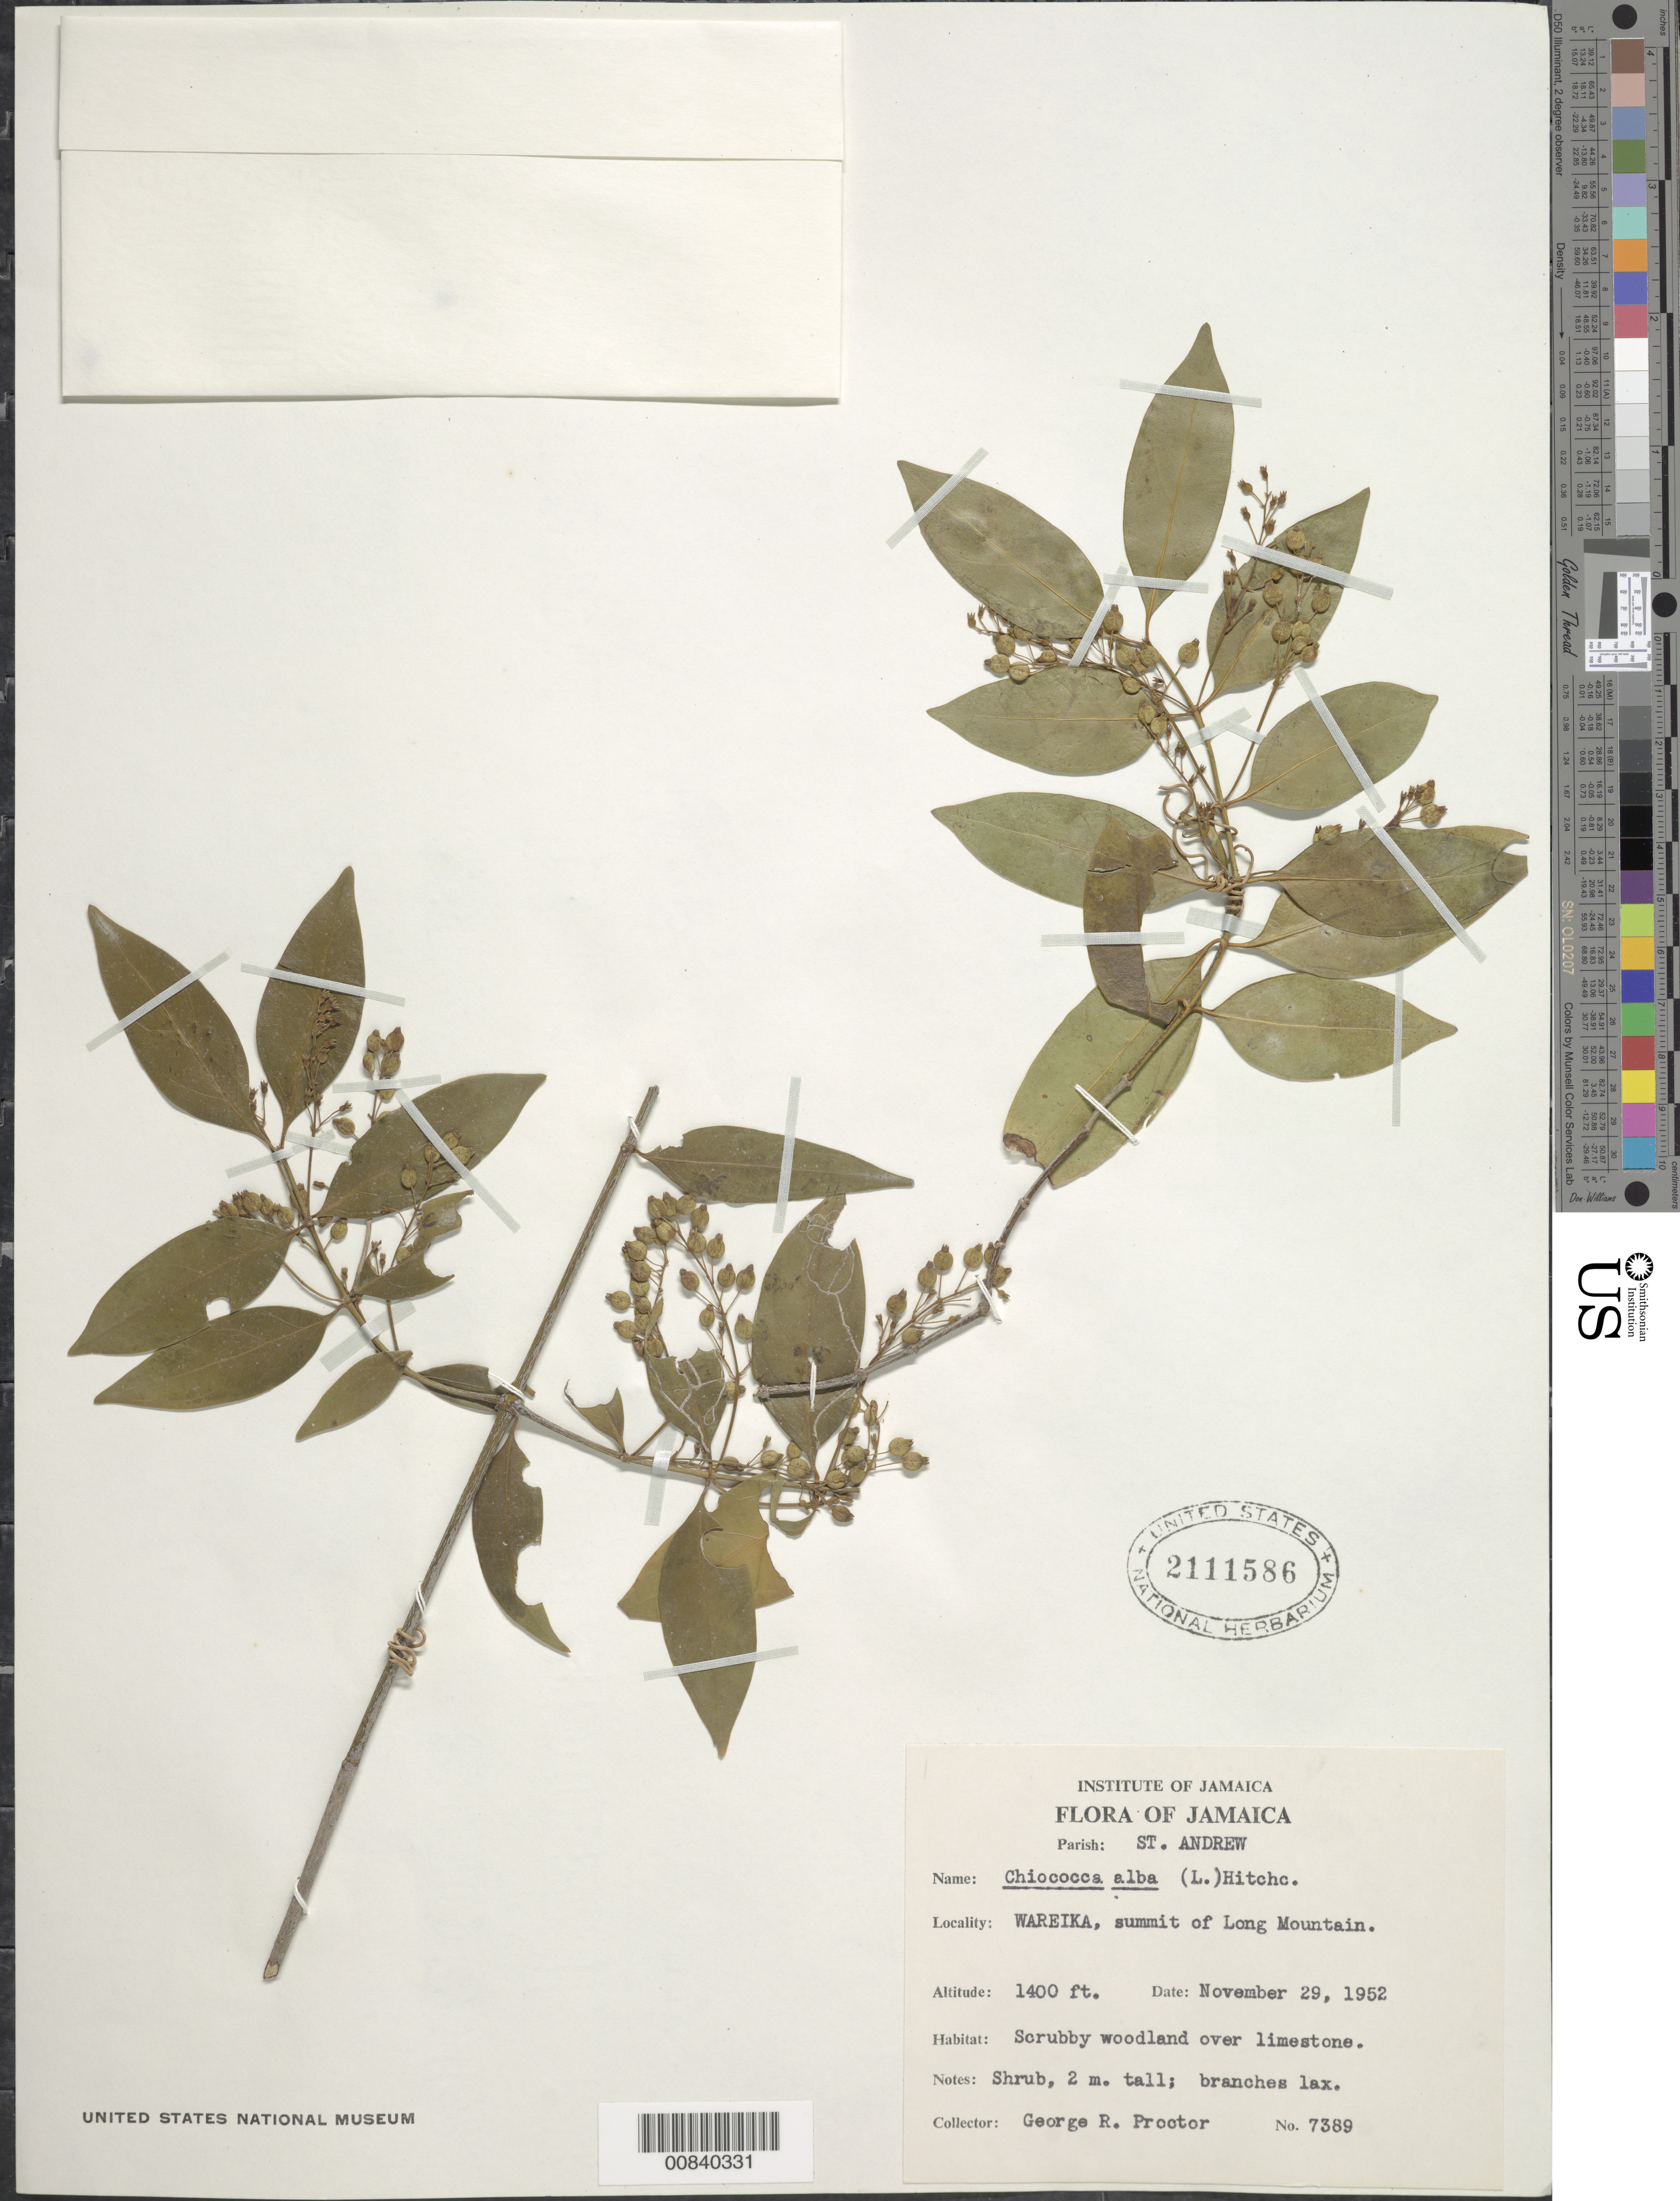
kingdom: Plantae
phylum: Tracheophyta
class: Magnoliopsida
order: Gentianales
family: Rubiaceae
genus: Chiococca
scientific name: Chiococca alba subsp. alba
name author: (L.) Hitchc.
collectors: G. R. Proctor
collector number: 7389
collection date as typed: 29 Nov 1952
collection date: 1952-11-29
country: Jamaica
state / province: Saint Andrew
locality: Wareika, summit of Long Mountain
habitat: Scrubby woodland over limestone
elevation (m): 427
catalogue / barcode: US 2111586